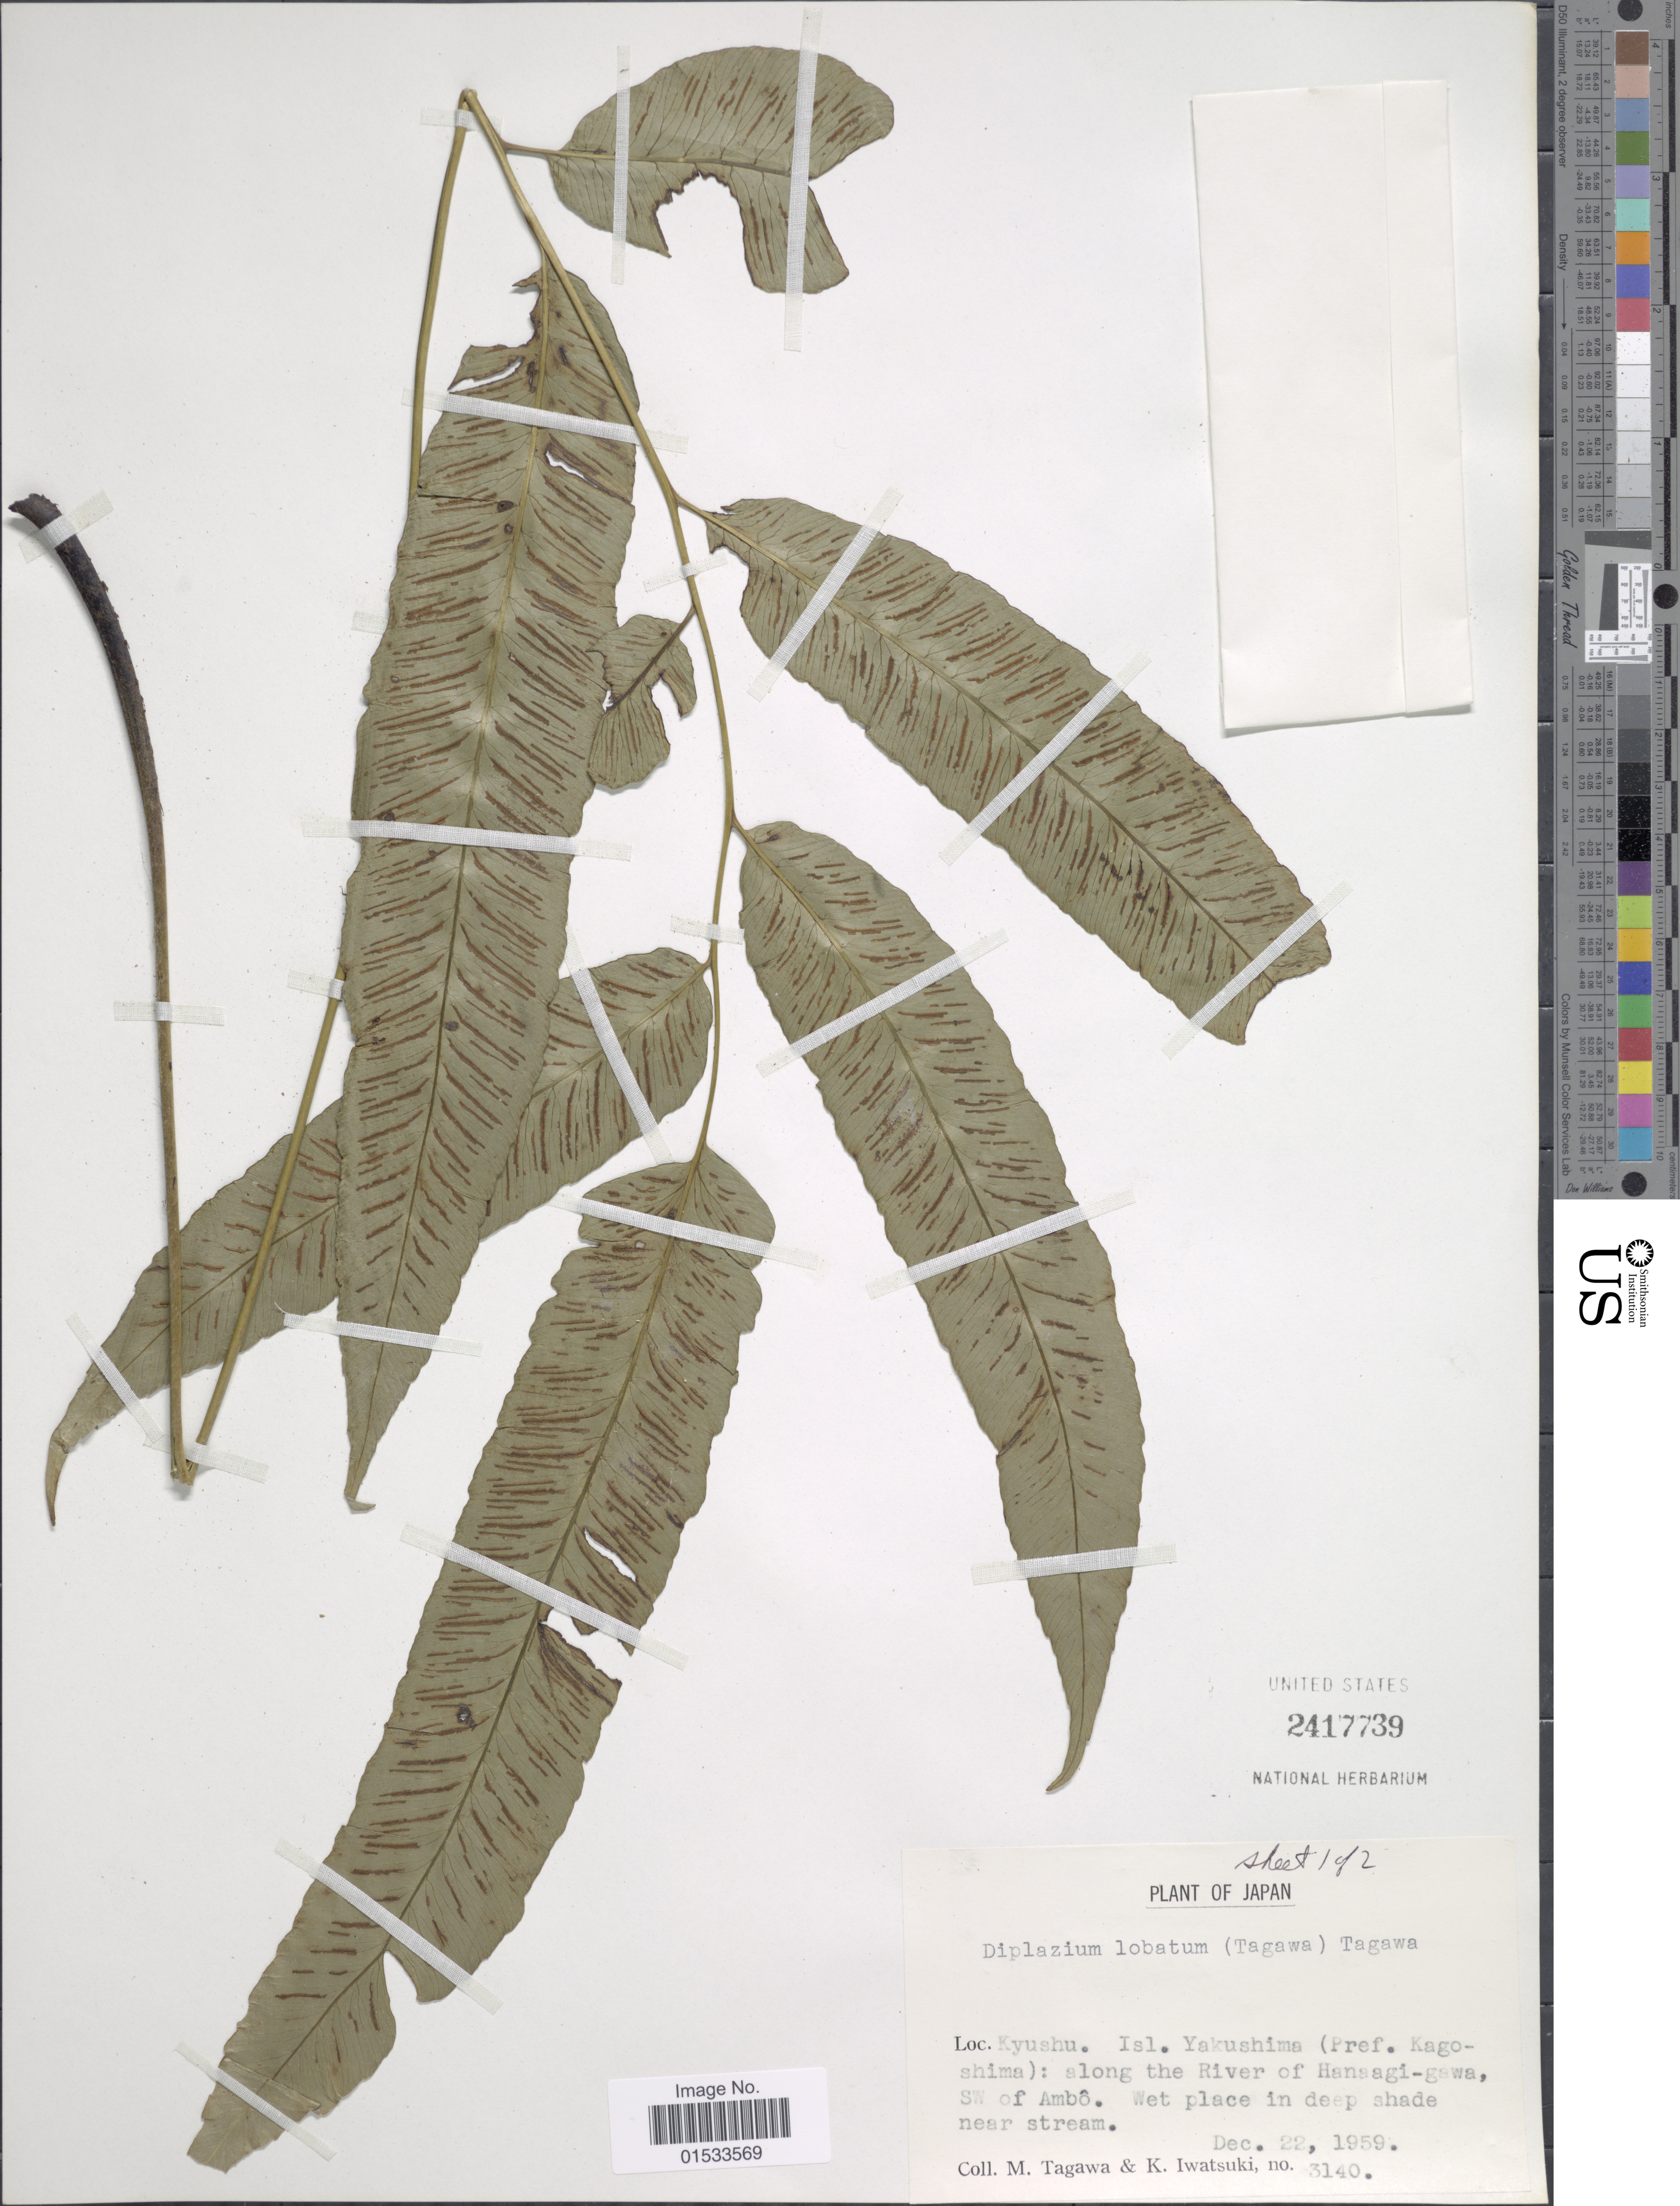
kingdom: Plantae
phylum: Tracheophyta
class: Polypodiopsida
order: Polypodiales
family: Athyriaceae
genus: Diplazium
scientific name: Diplazium donianum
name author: (Mett.) Tardieu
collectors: M. Tagawa & K. Iwatsuki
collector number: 3140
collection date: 1959-12-22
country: Japan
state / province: Kagosima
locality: Kyushu, Isl. Yakushima: along the river of Hanaagi-gawa, SW of Ambô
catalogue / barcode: US 2417739